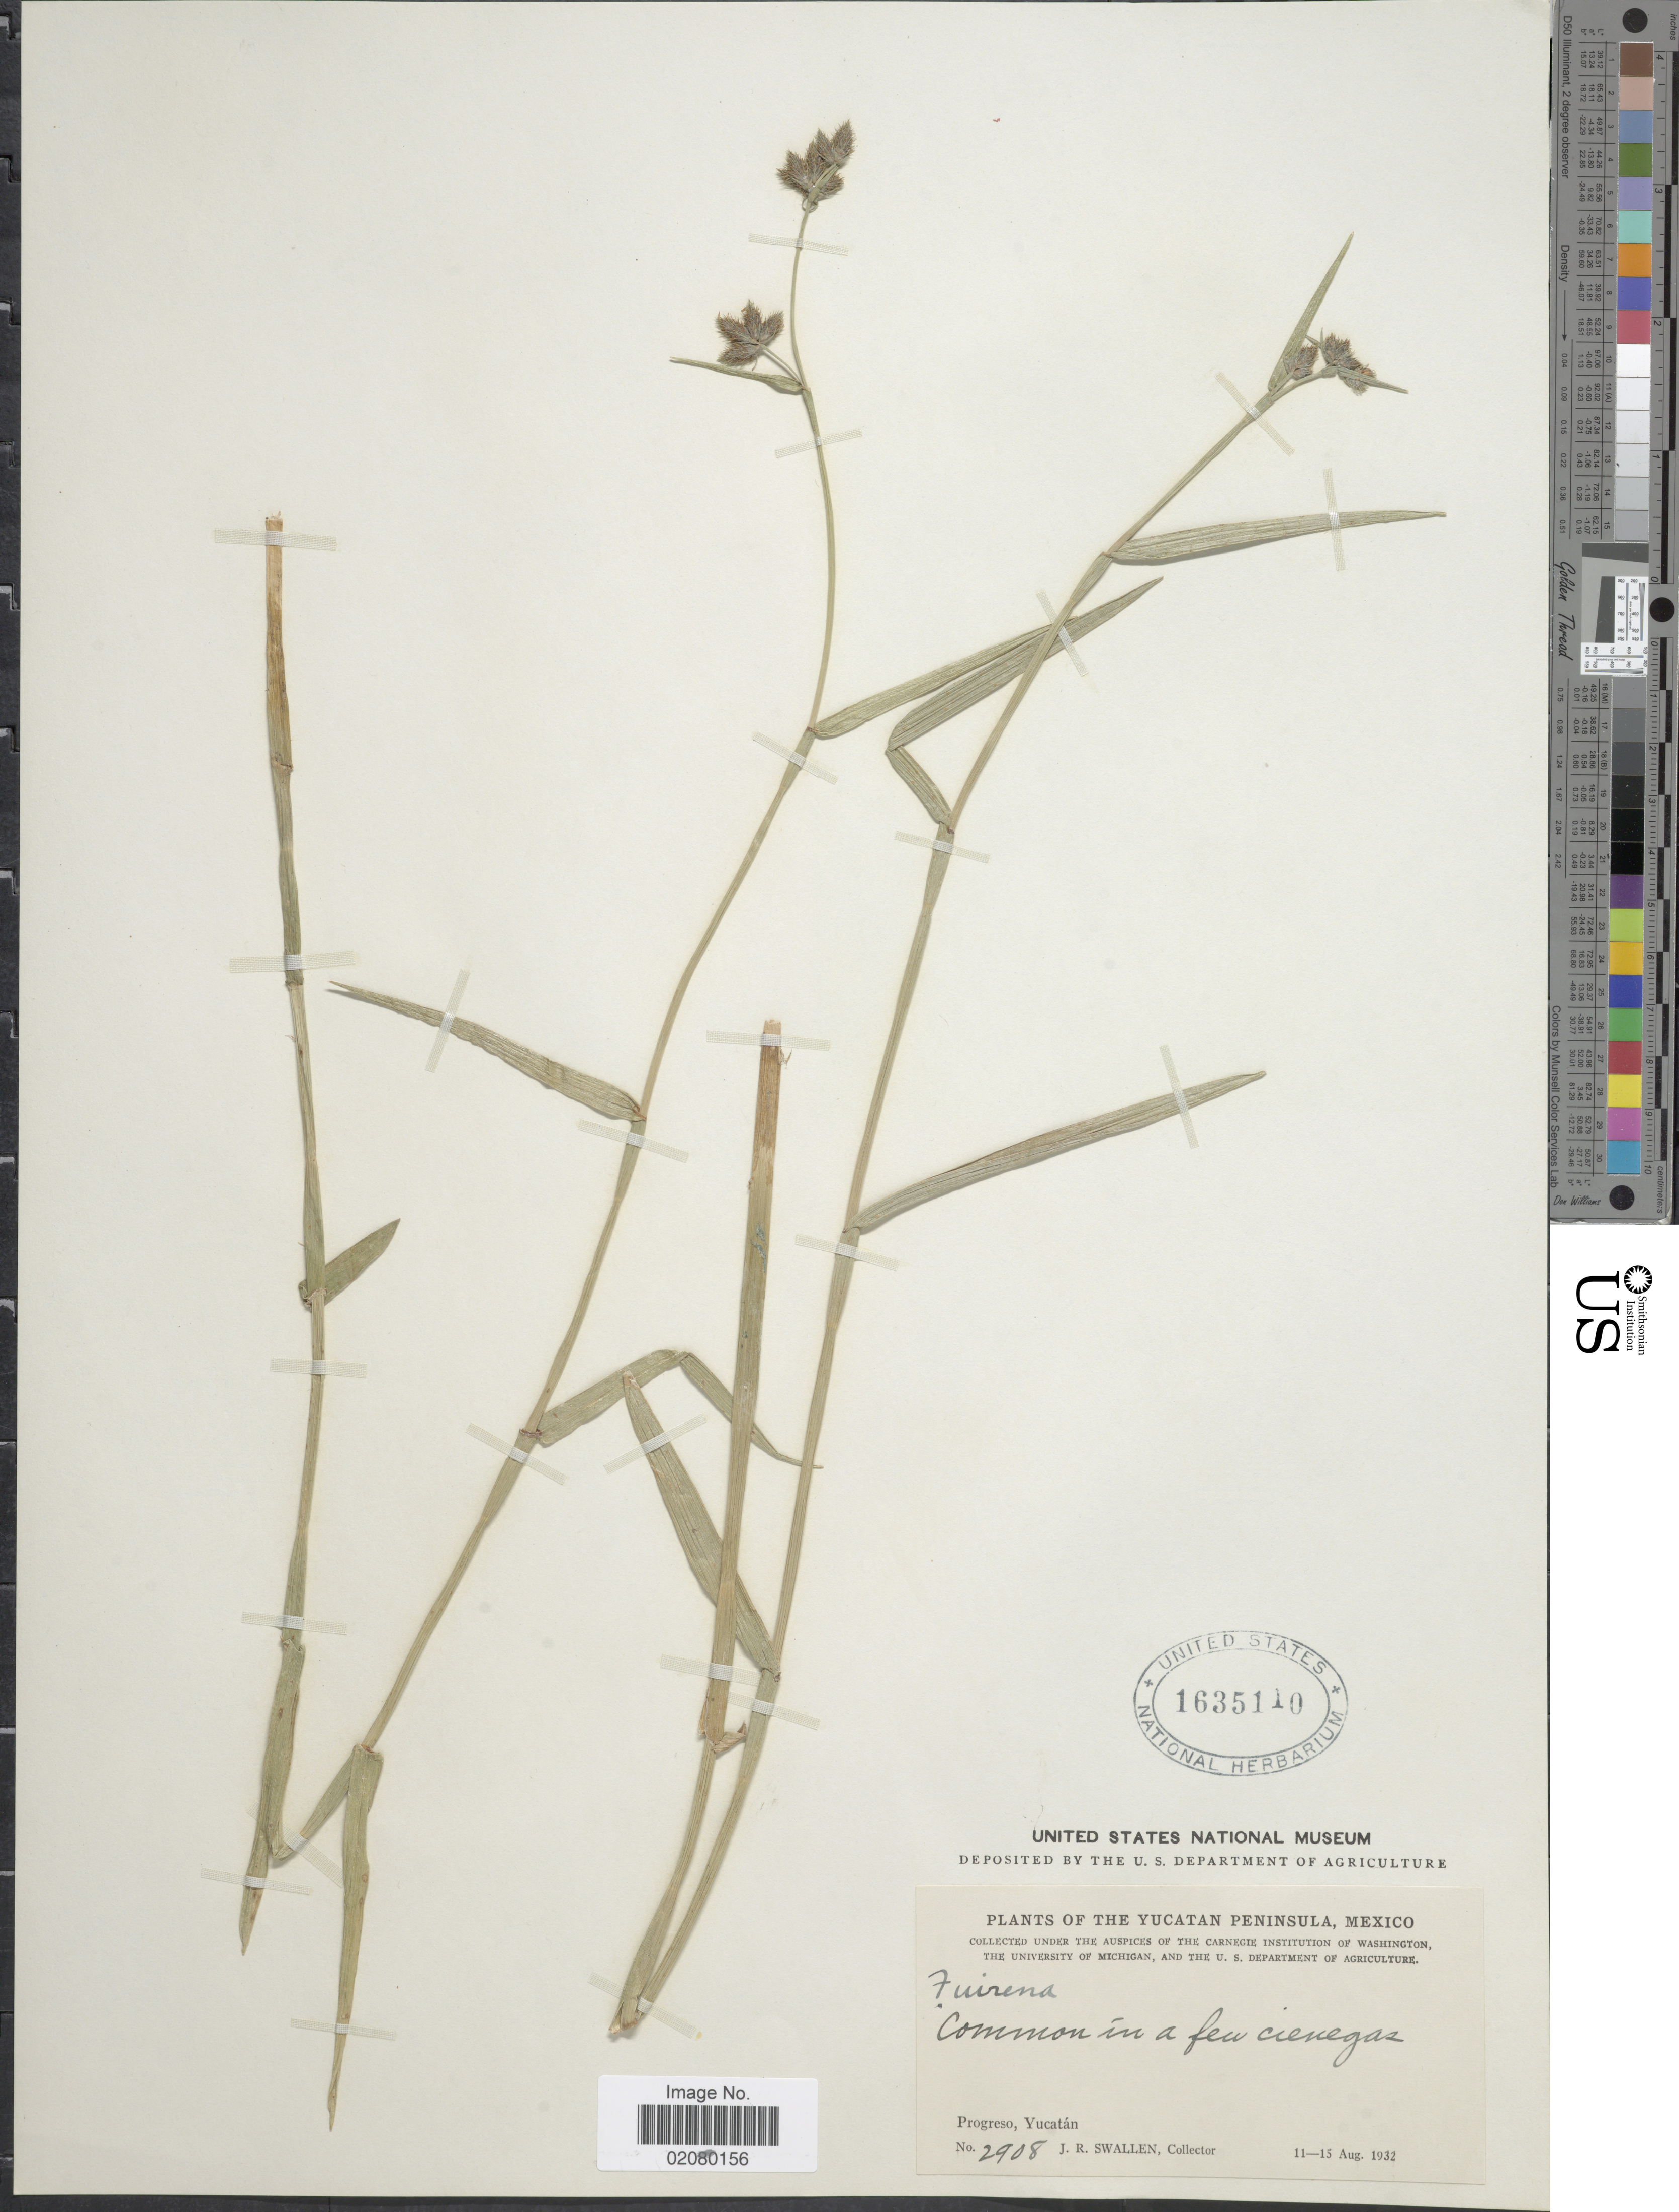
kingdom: Plantae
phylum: Tracheophyta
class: Liliopsida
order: Poales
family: Cyperaceae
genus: Fuirena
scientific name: Fuirena incompleta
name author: Nees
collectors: J. R. Swallen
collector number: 2908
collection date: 1932-08-11/1932-08-15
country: Mexico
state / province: Yucatán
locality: Yucatan Peninsula, Common in a few cienegas, Progreso, Yucatan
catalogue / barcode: US 1635110